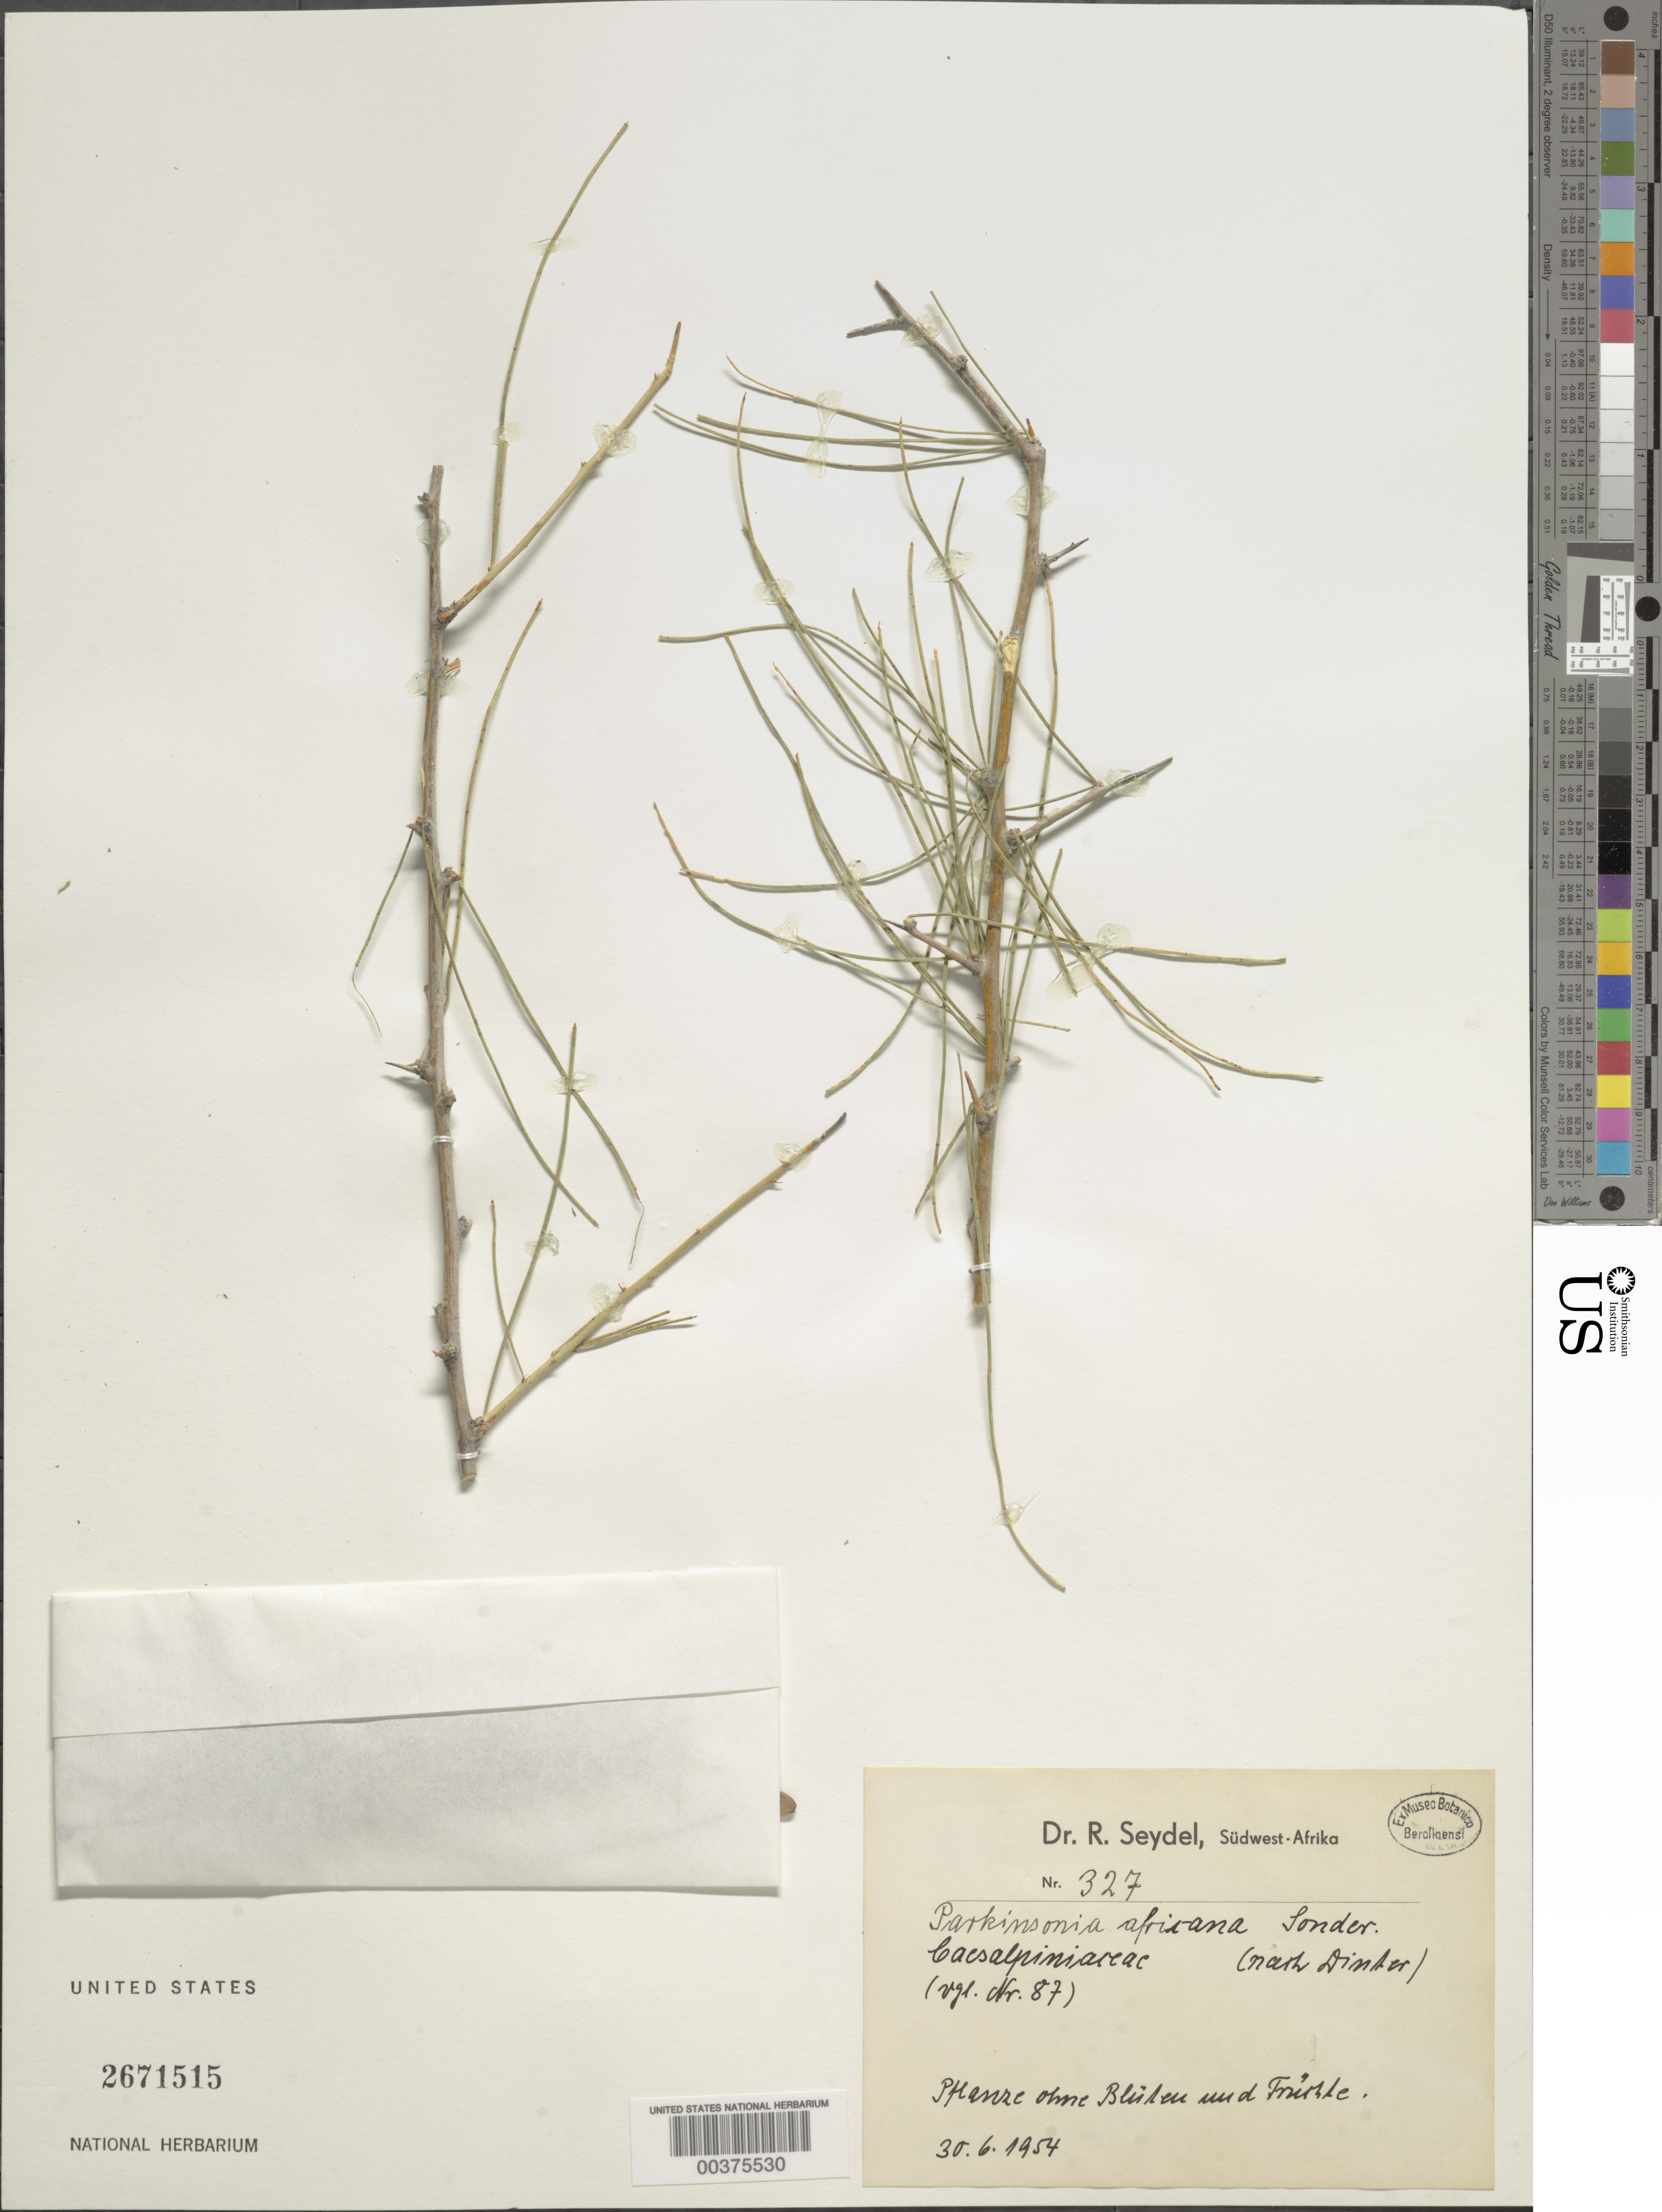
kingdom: Plantae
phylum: Tracheophyta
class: Magnoliopsida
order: Fabales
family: Fabaceae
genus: Parkinsonia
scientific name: Parkinsonia africana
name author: Sond.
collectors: R. Seydel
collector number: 327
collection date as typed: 30 Jun 1954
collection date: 1954-06-30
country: Namibia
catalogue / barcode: US 2671515